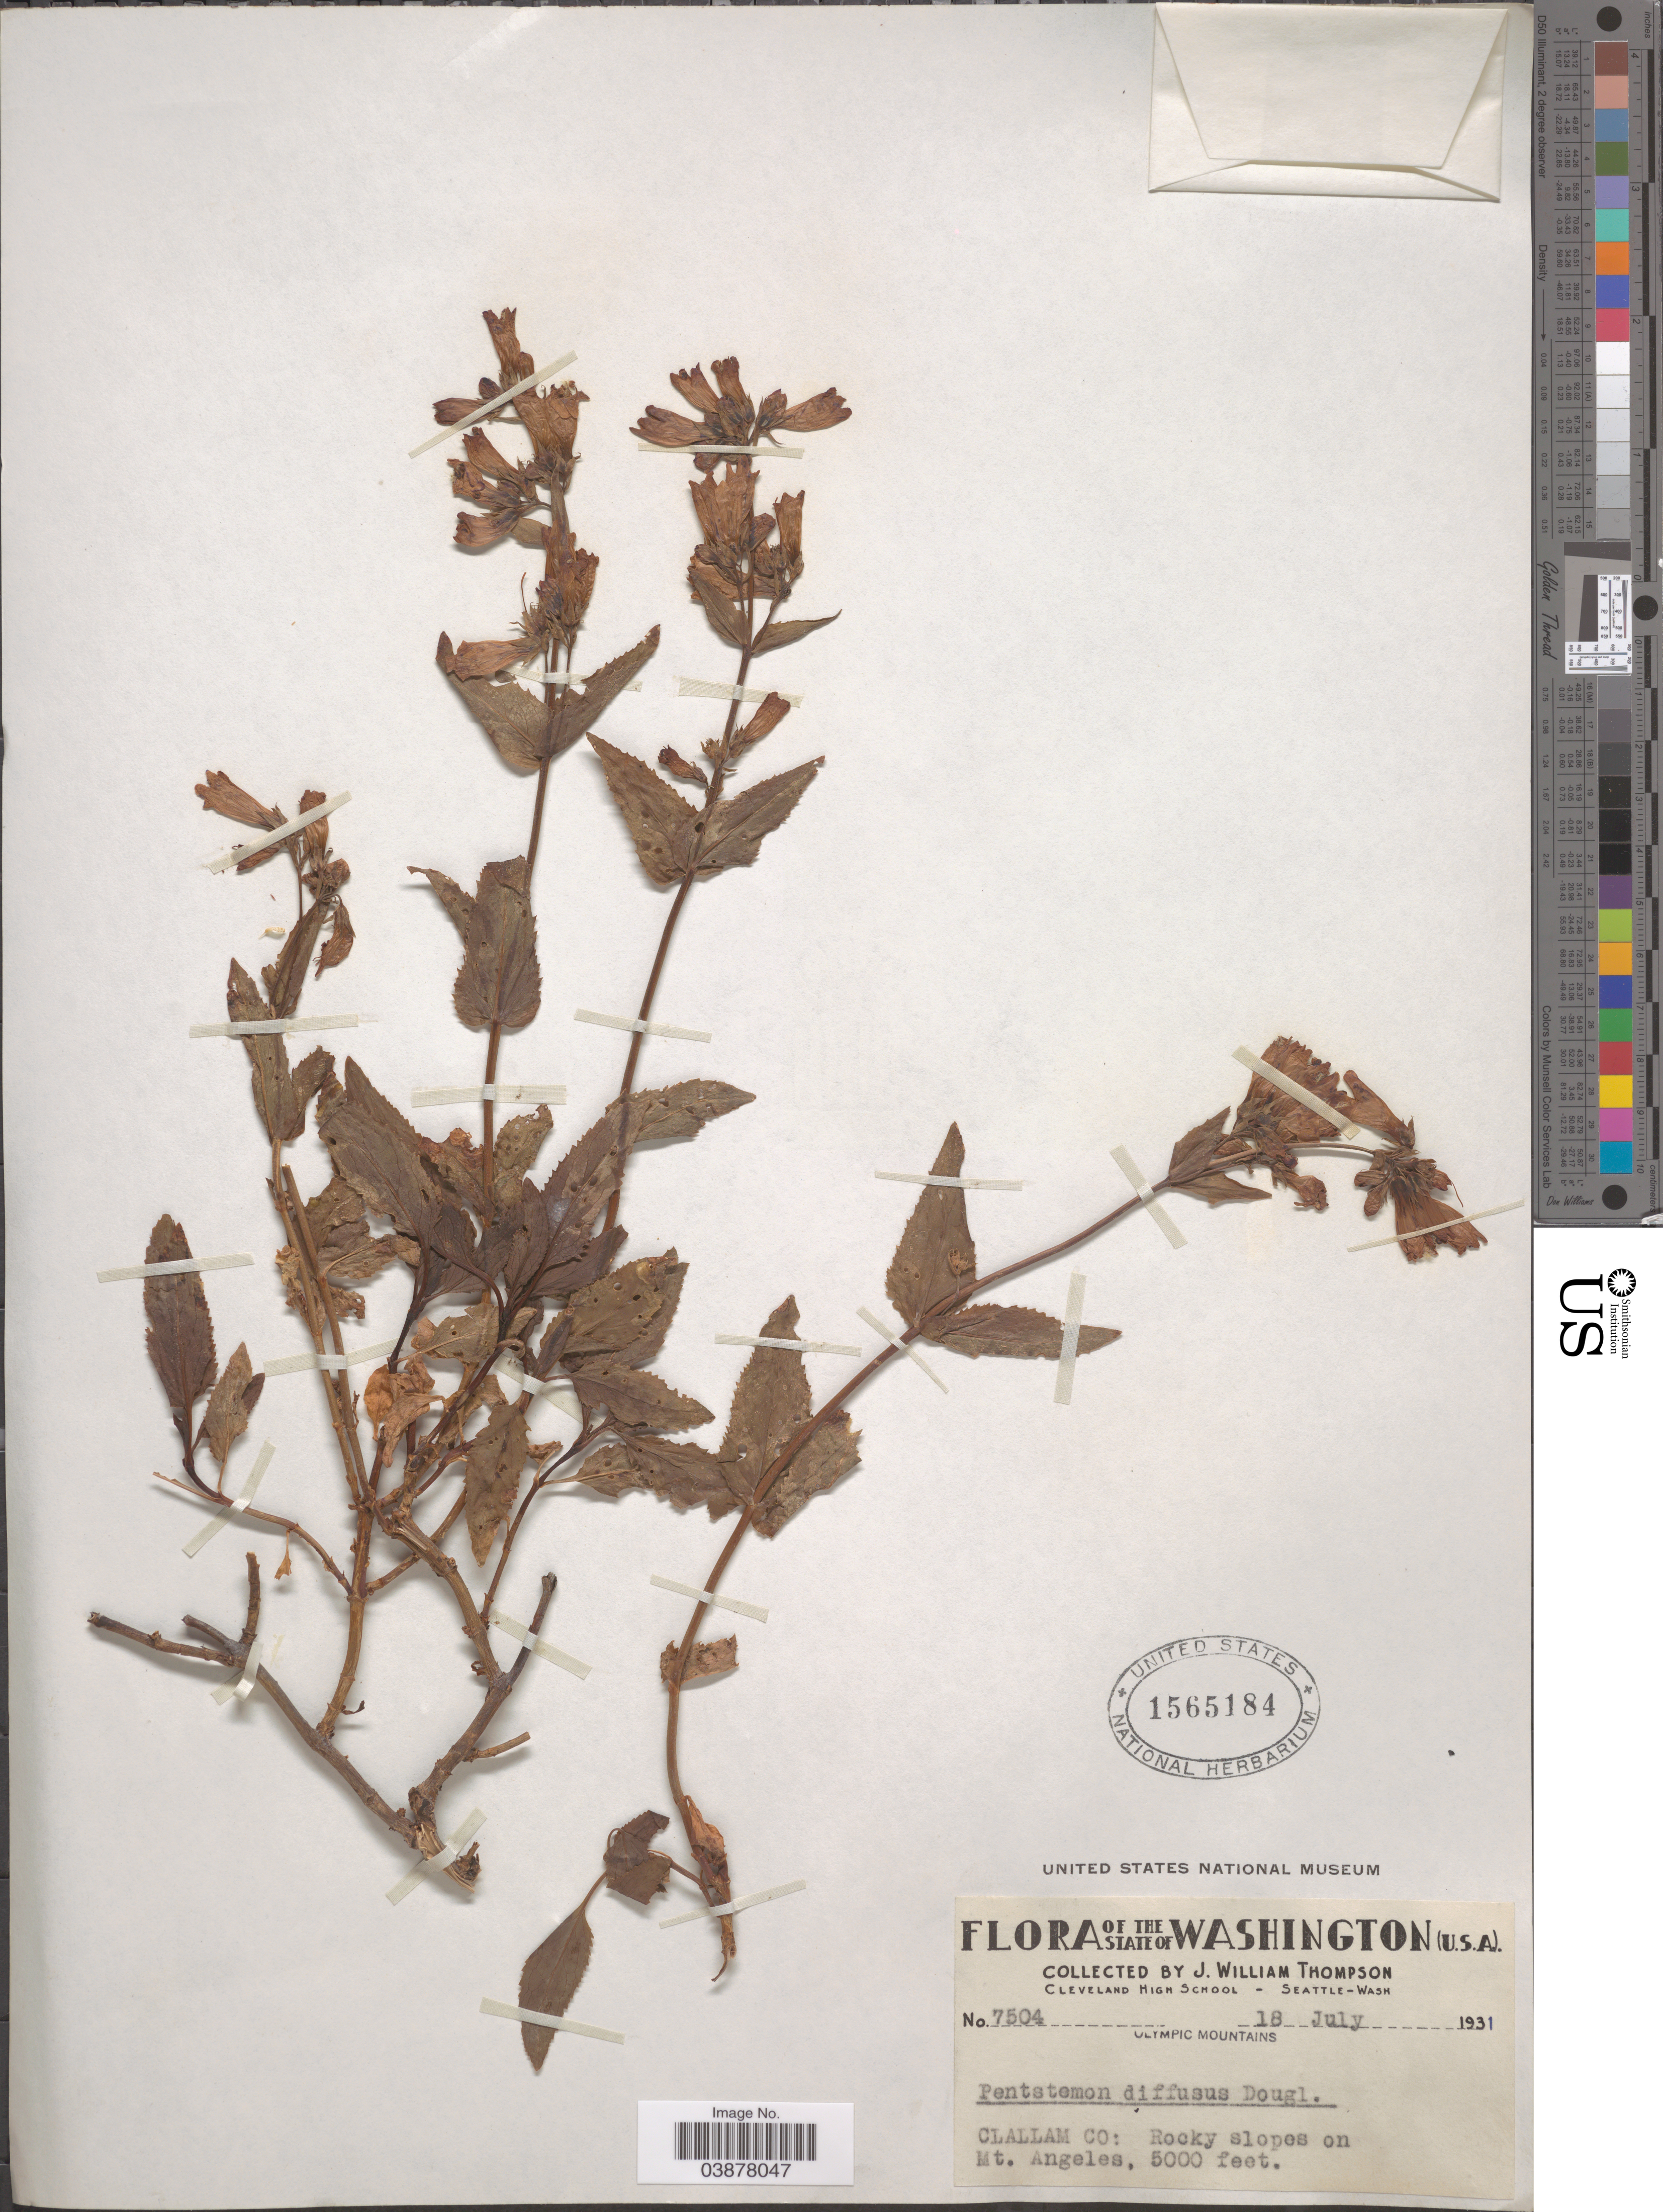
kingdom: Plantae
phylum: Tracheophyta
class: Magnoliopsida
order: Lamiales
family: Plantaginaceae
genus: Penstemon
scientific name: Penstemon serrulatus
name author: Menzies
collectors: J. W. Thompson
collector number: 7504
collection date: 1931-07-18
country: United States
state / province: Washington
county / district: Clallam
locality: Olympic Mountains. Clallam Co: on Mt. Angeles.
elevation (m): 1524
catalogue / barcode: US 1565184